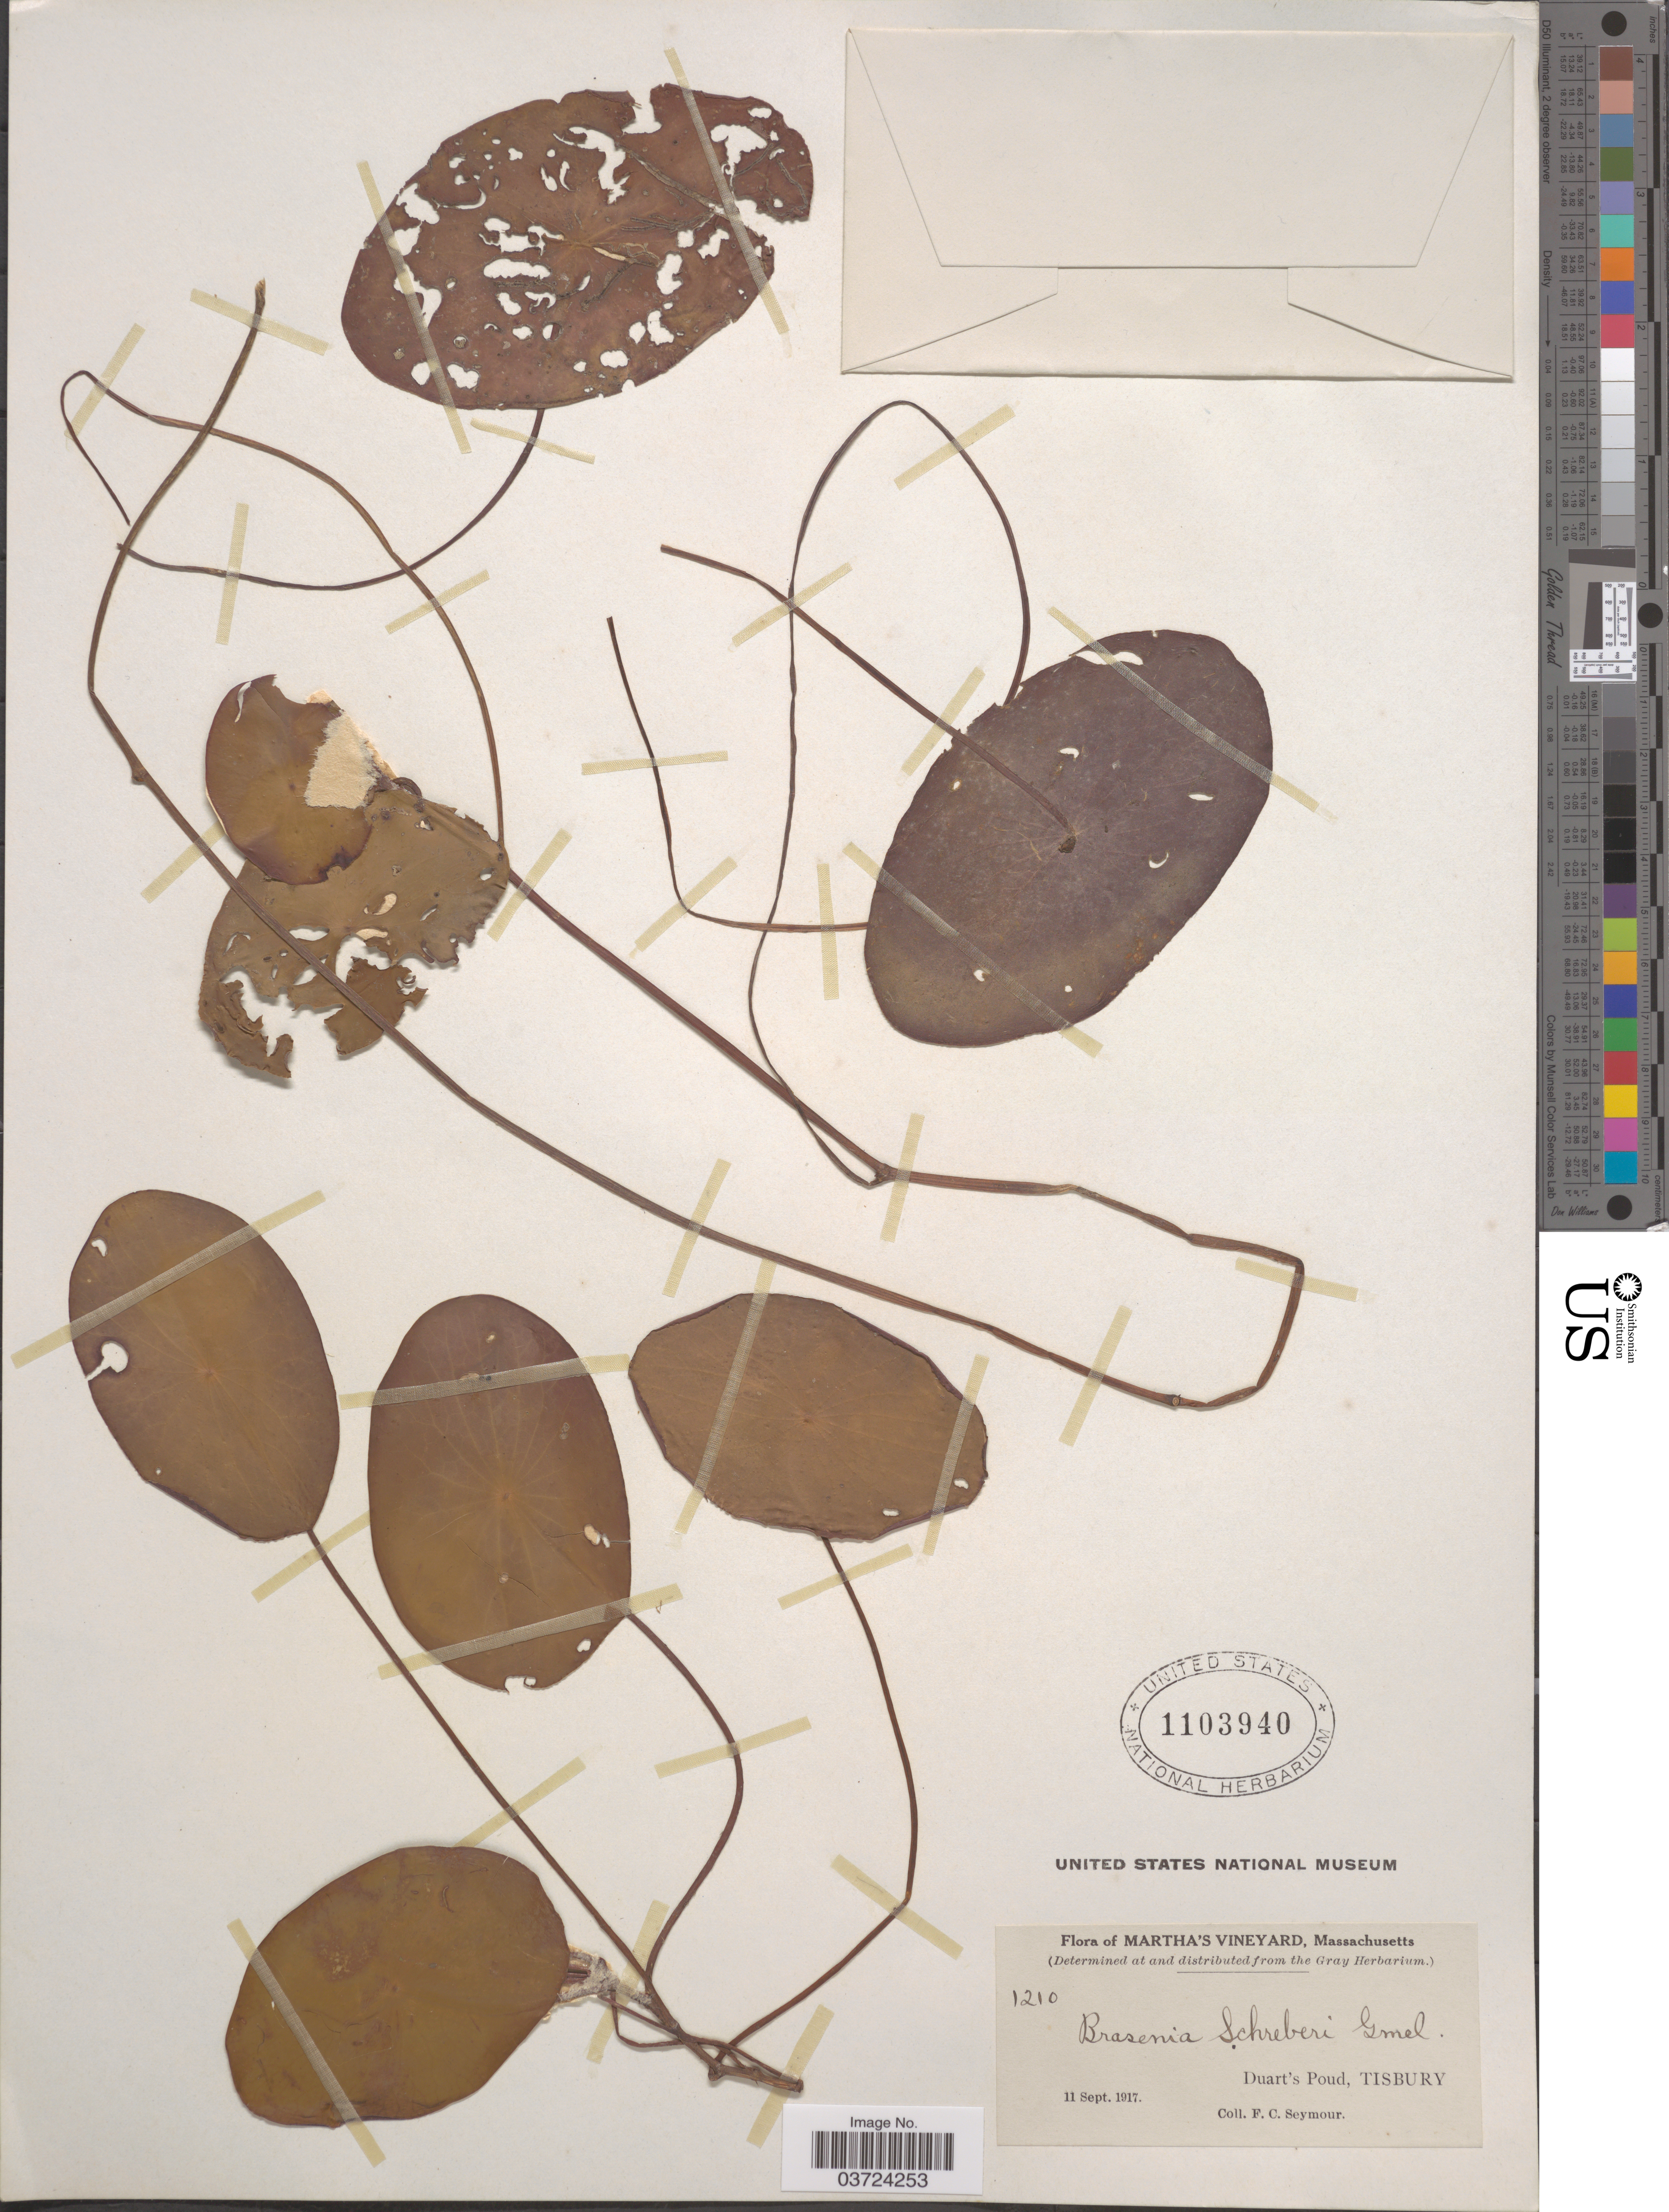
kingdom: Plantae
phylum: Tracheophyta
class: Magnoliopsida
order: Nymphaeales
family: Cabombaceae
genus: Brasenia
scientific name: Brasenia schreberi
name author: J.F. Gmel.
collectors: F. C. Seymour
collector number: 1210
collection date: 1917-09-11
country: United States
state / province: Massachusetts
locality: Martha's Vineyard. Duart's Poud, Tisbury.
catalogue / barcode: US 1103940